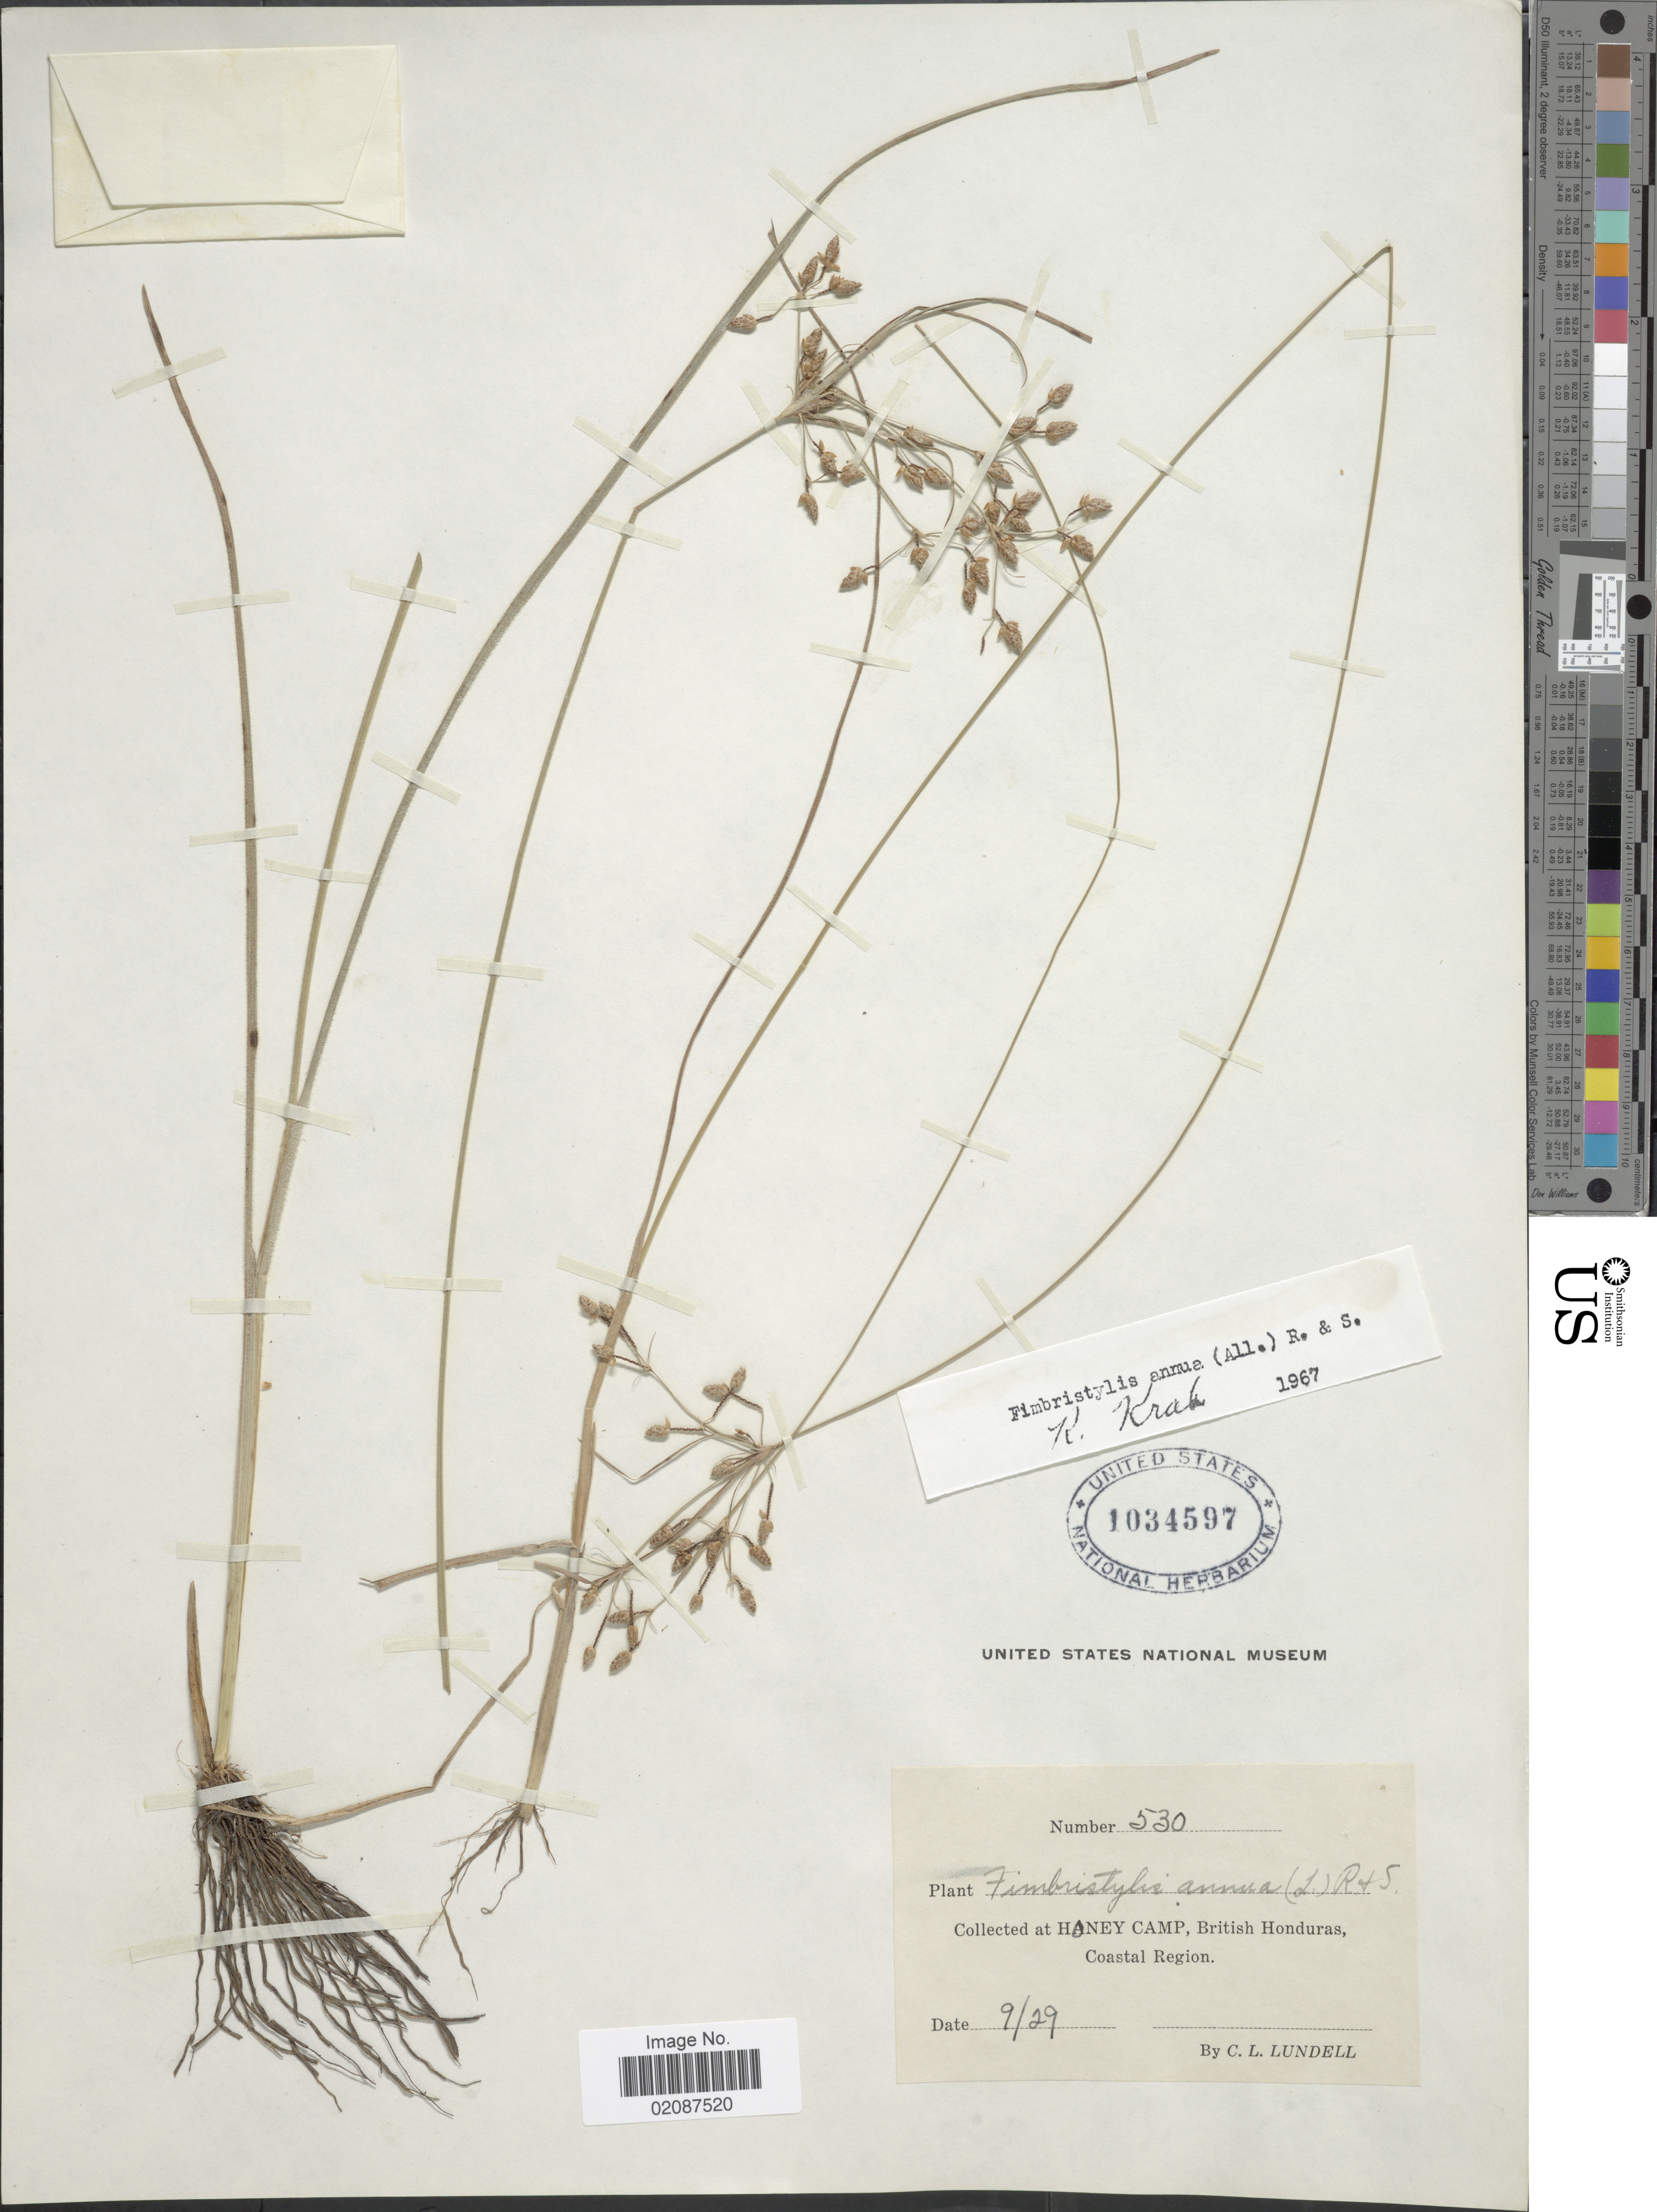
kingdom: Plantae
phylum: Tracheophyta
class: Liliopsida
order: Poales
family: Cyperaceae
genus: Fimbristylis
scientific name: Fimbristylis annua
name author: (All.) Roem. & Schult.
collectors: C. L. Lundell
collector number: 530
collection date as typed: Transcribed d/m/y: /9/29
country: Belize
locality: British Honduras, Honey Camp, Coastal Region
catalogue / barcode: US 1034597